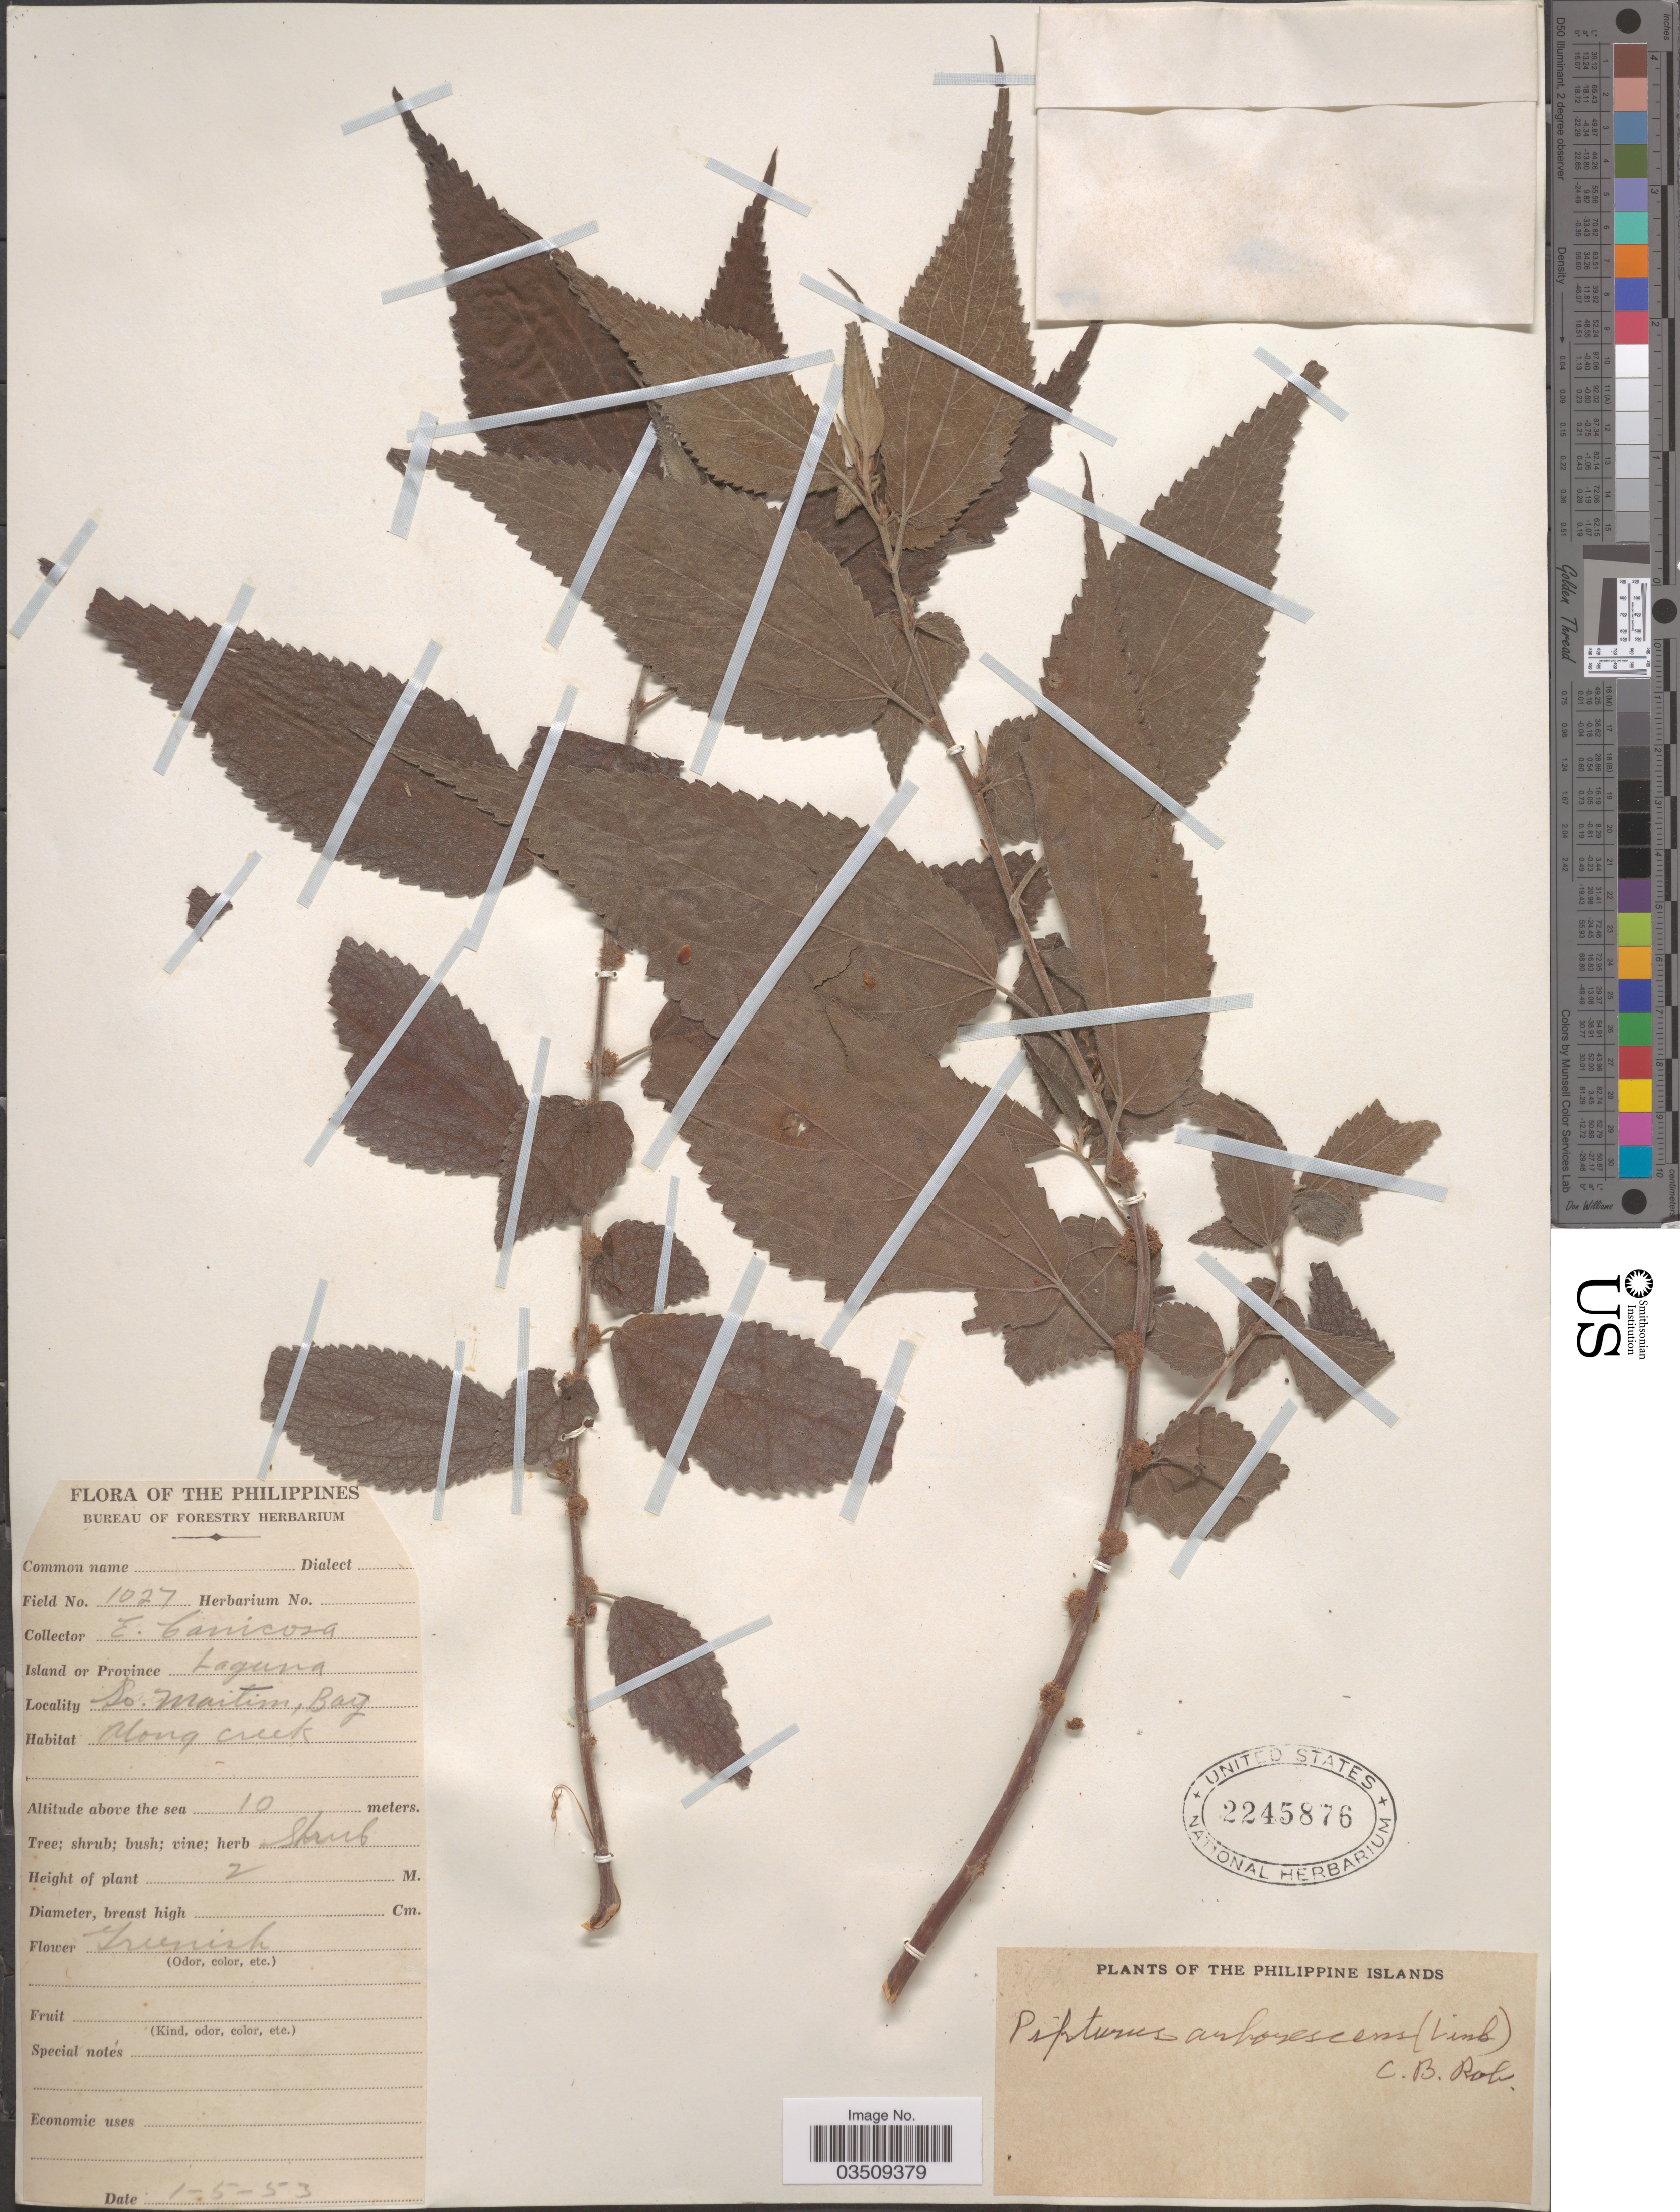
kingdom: Plantae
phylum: Tracheophyta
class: Magnoliopsida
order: Rosales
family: Urticaceae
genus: Pipturus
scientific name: Pipturus arborescens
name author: (Link) C.B. Rob.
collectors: E. Canicosa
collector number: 1027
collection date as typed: Transcribed d/m/y: 1/5/53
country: Philippines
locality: Island or Province Laguna. So. Maitim, Bay.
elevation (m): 10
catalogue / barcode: US 2245876